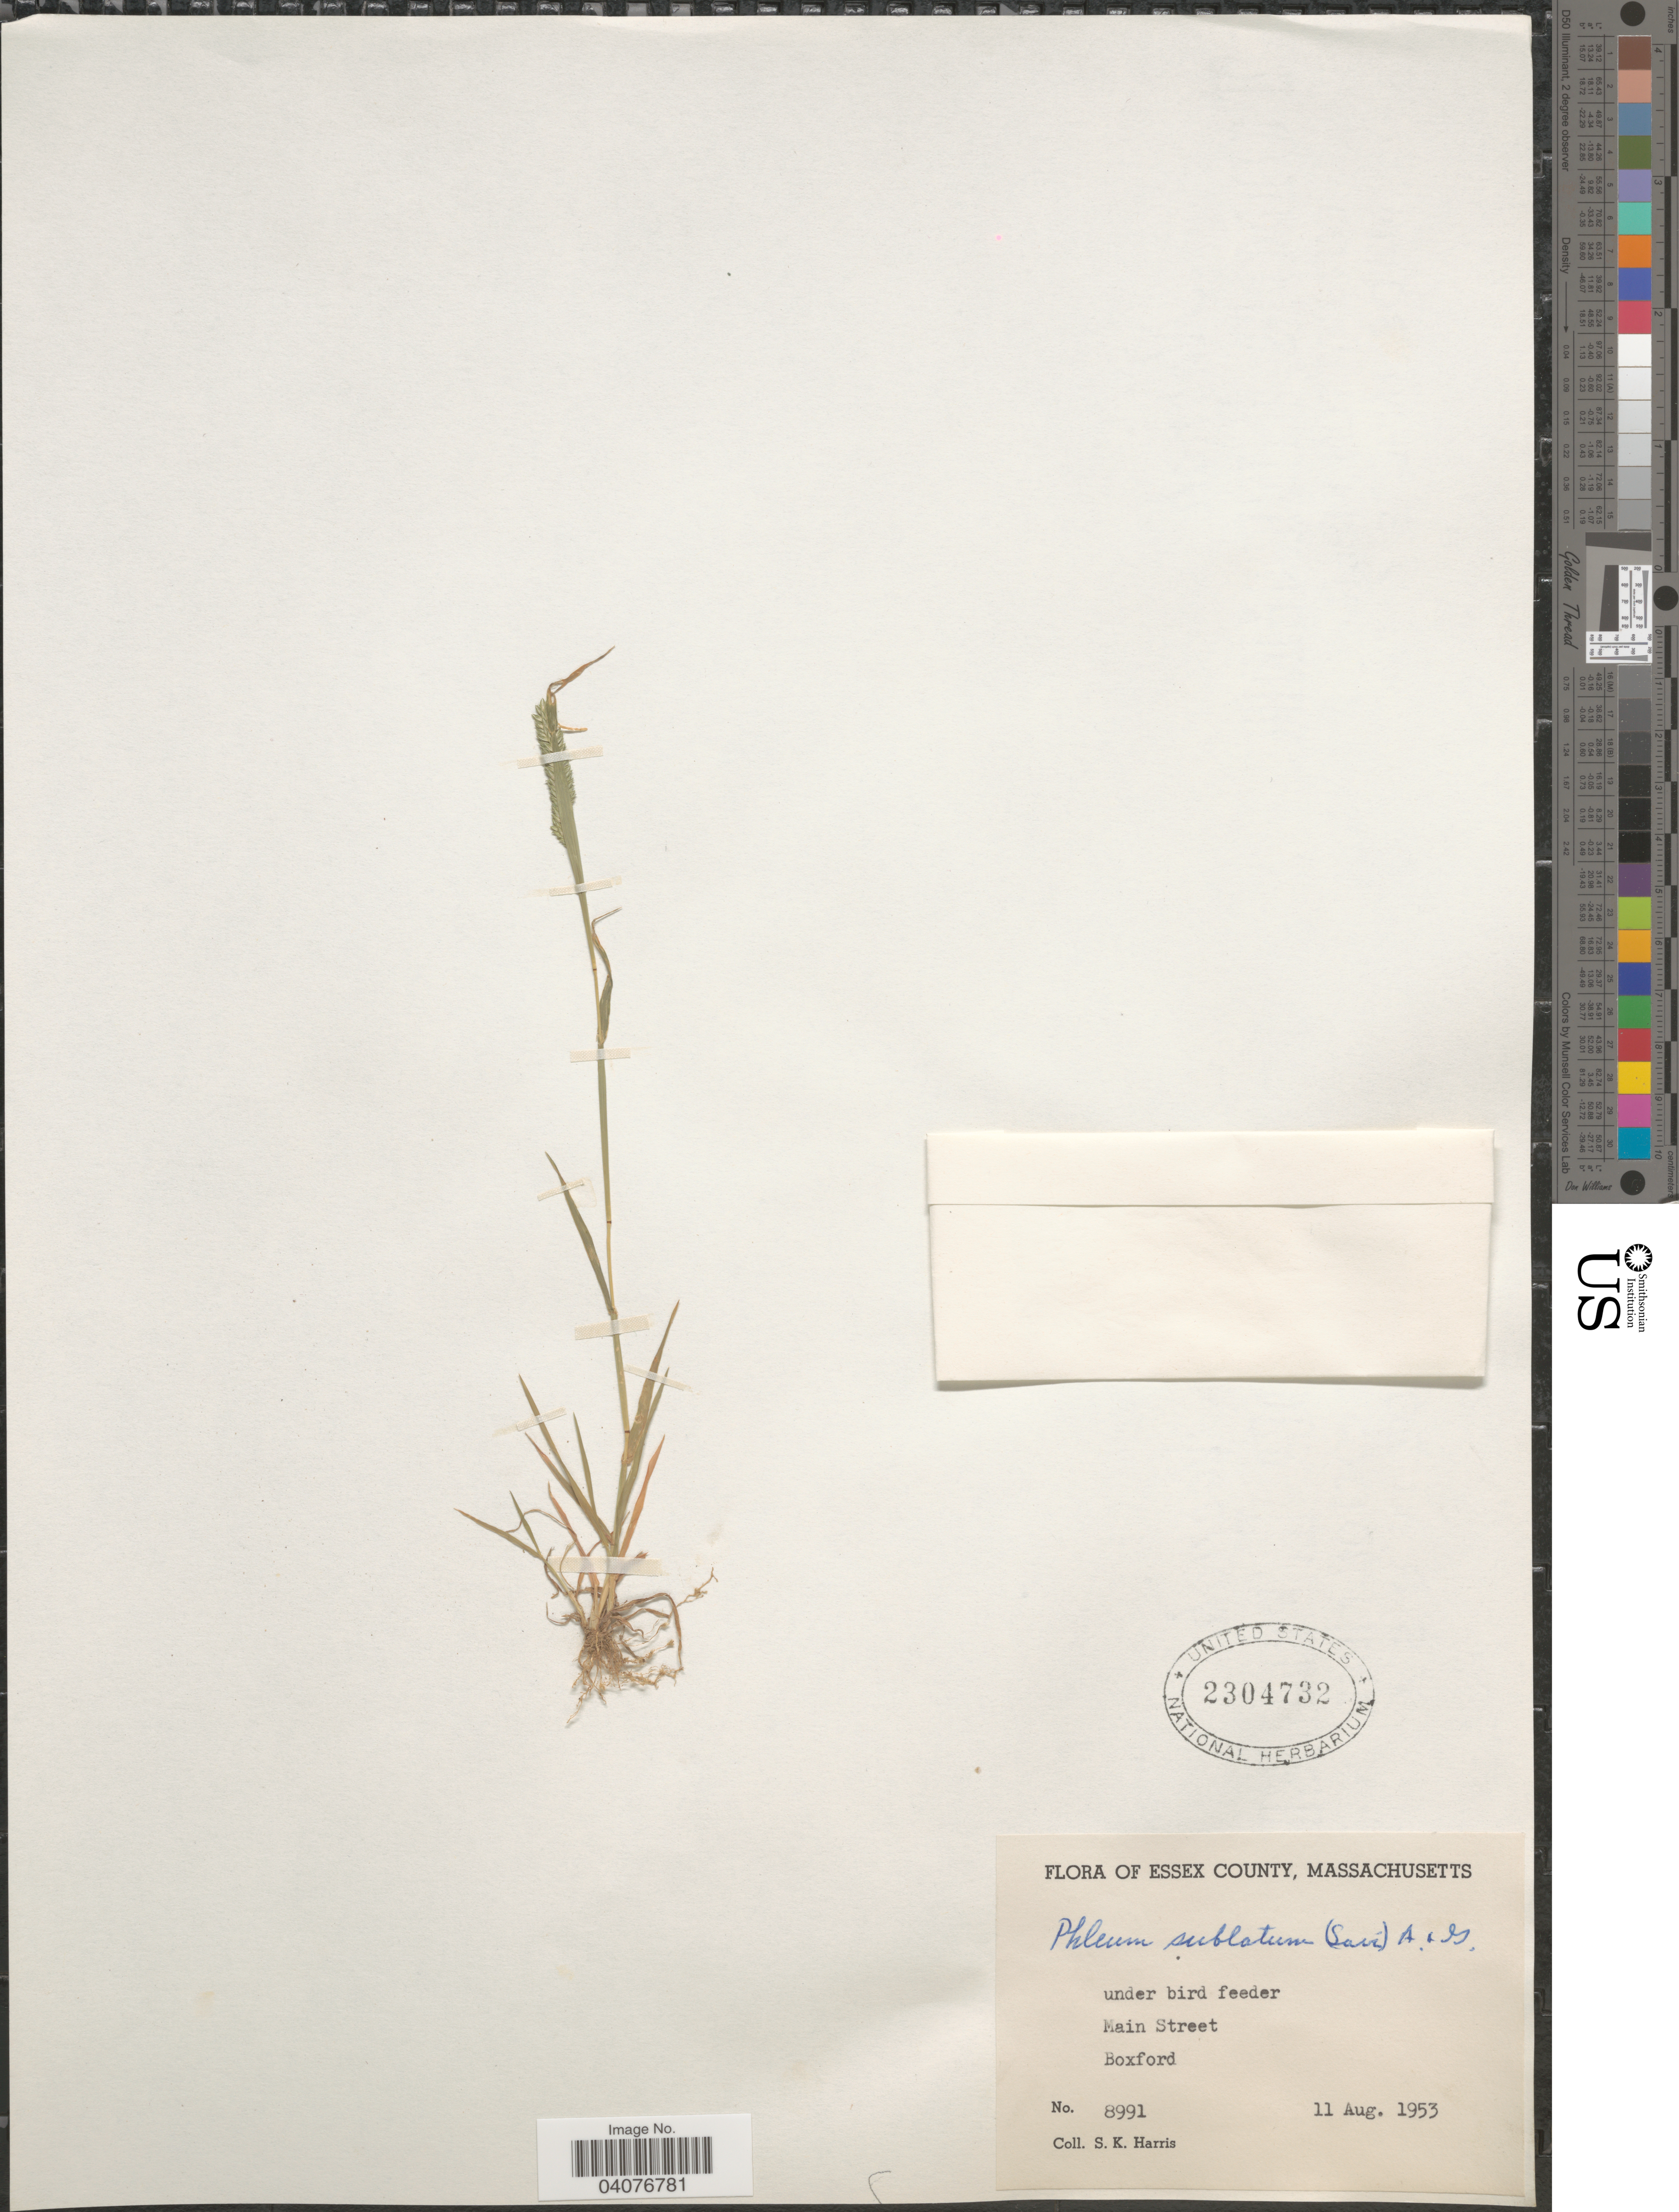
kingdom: Plantae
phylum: Tracheophyta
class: Liliopsida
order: Poales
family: Poaceae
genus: Phleum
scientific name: Phleum subulatum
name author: (Savi) Asch. & Graeb.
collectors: S. K. Harris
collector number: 8991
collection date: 1953-08-11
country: United States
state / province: Massachusetts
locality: Essex County. Main Street, Boxford.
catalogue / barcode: US 2304732